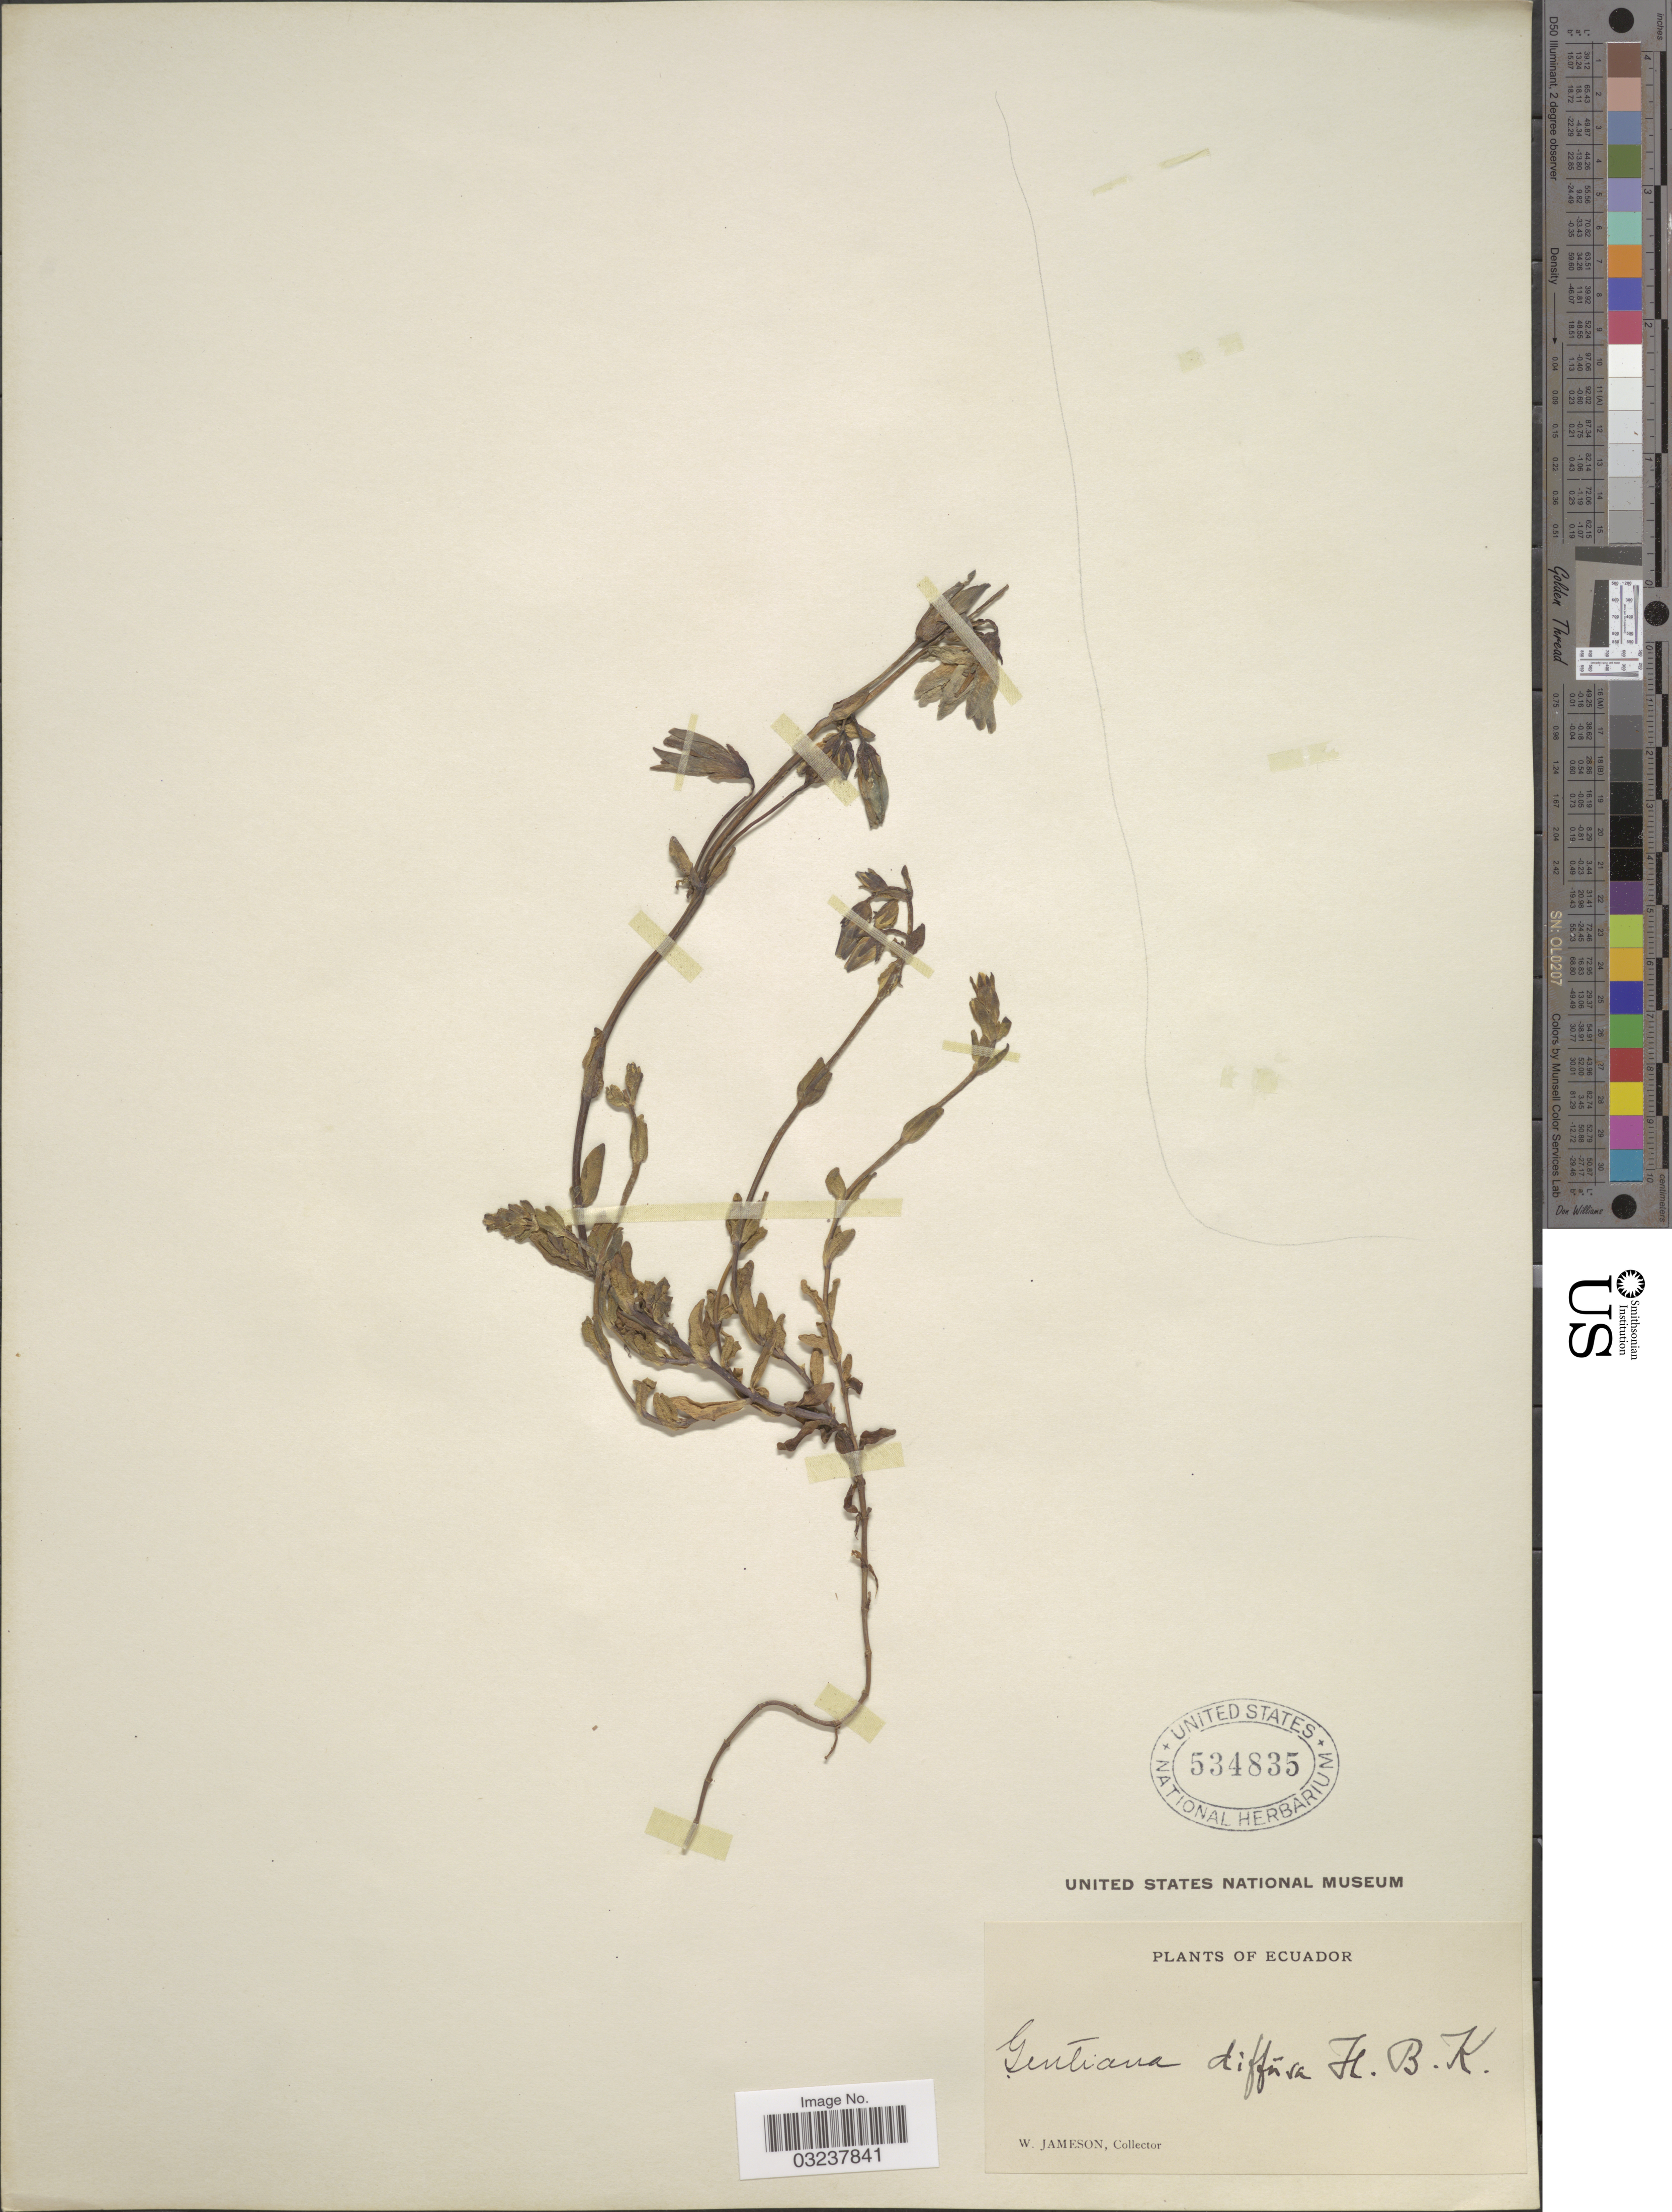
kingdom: Plantae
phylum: Tracheophyta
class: Magnoliopsida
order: Gentianales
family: Gentianaceae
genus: Gentianella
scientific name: Gentianella rapunculoides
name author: (Willd. ex Schult.) J.S. Pringle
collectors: W. Jameson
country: Ecuador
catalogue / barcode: US 534835